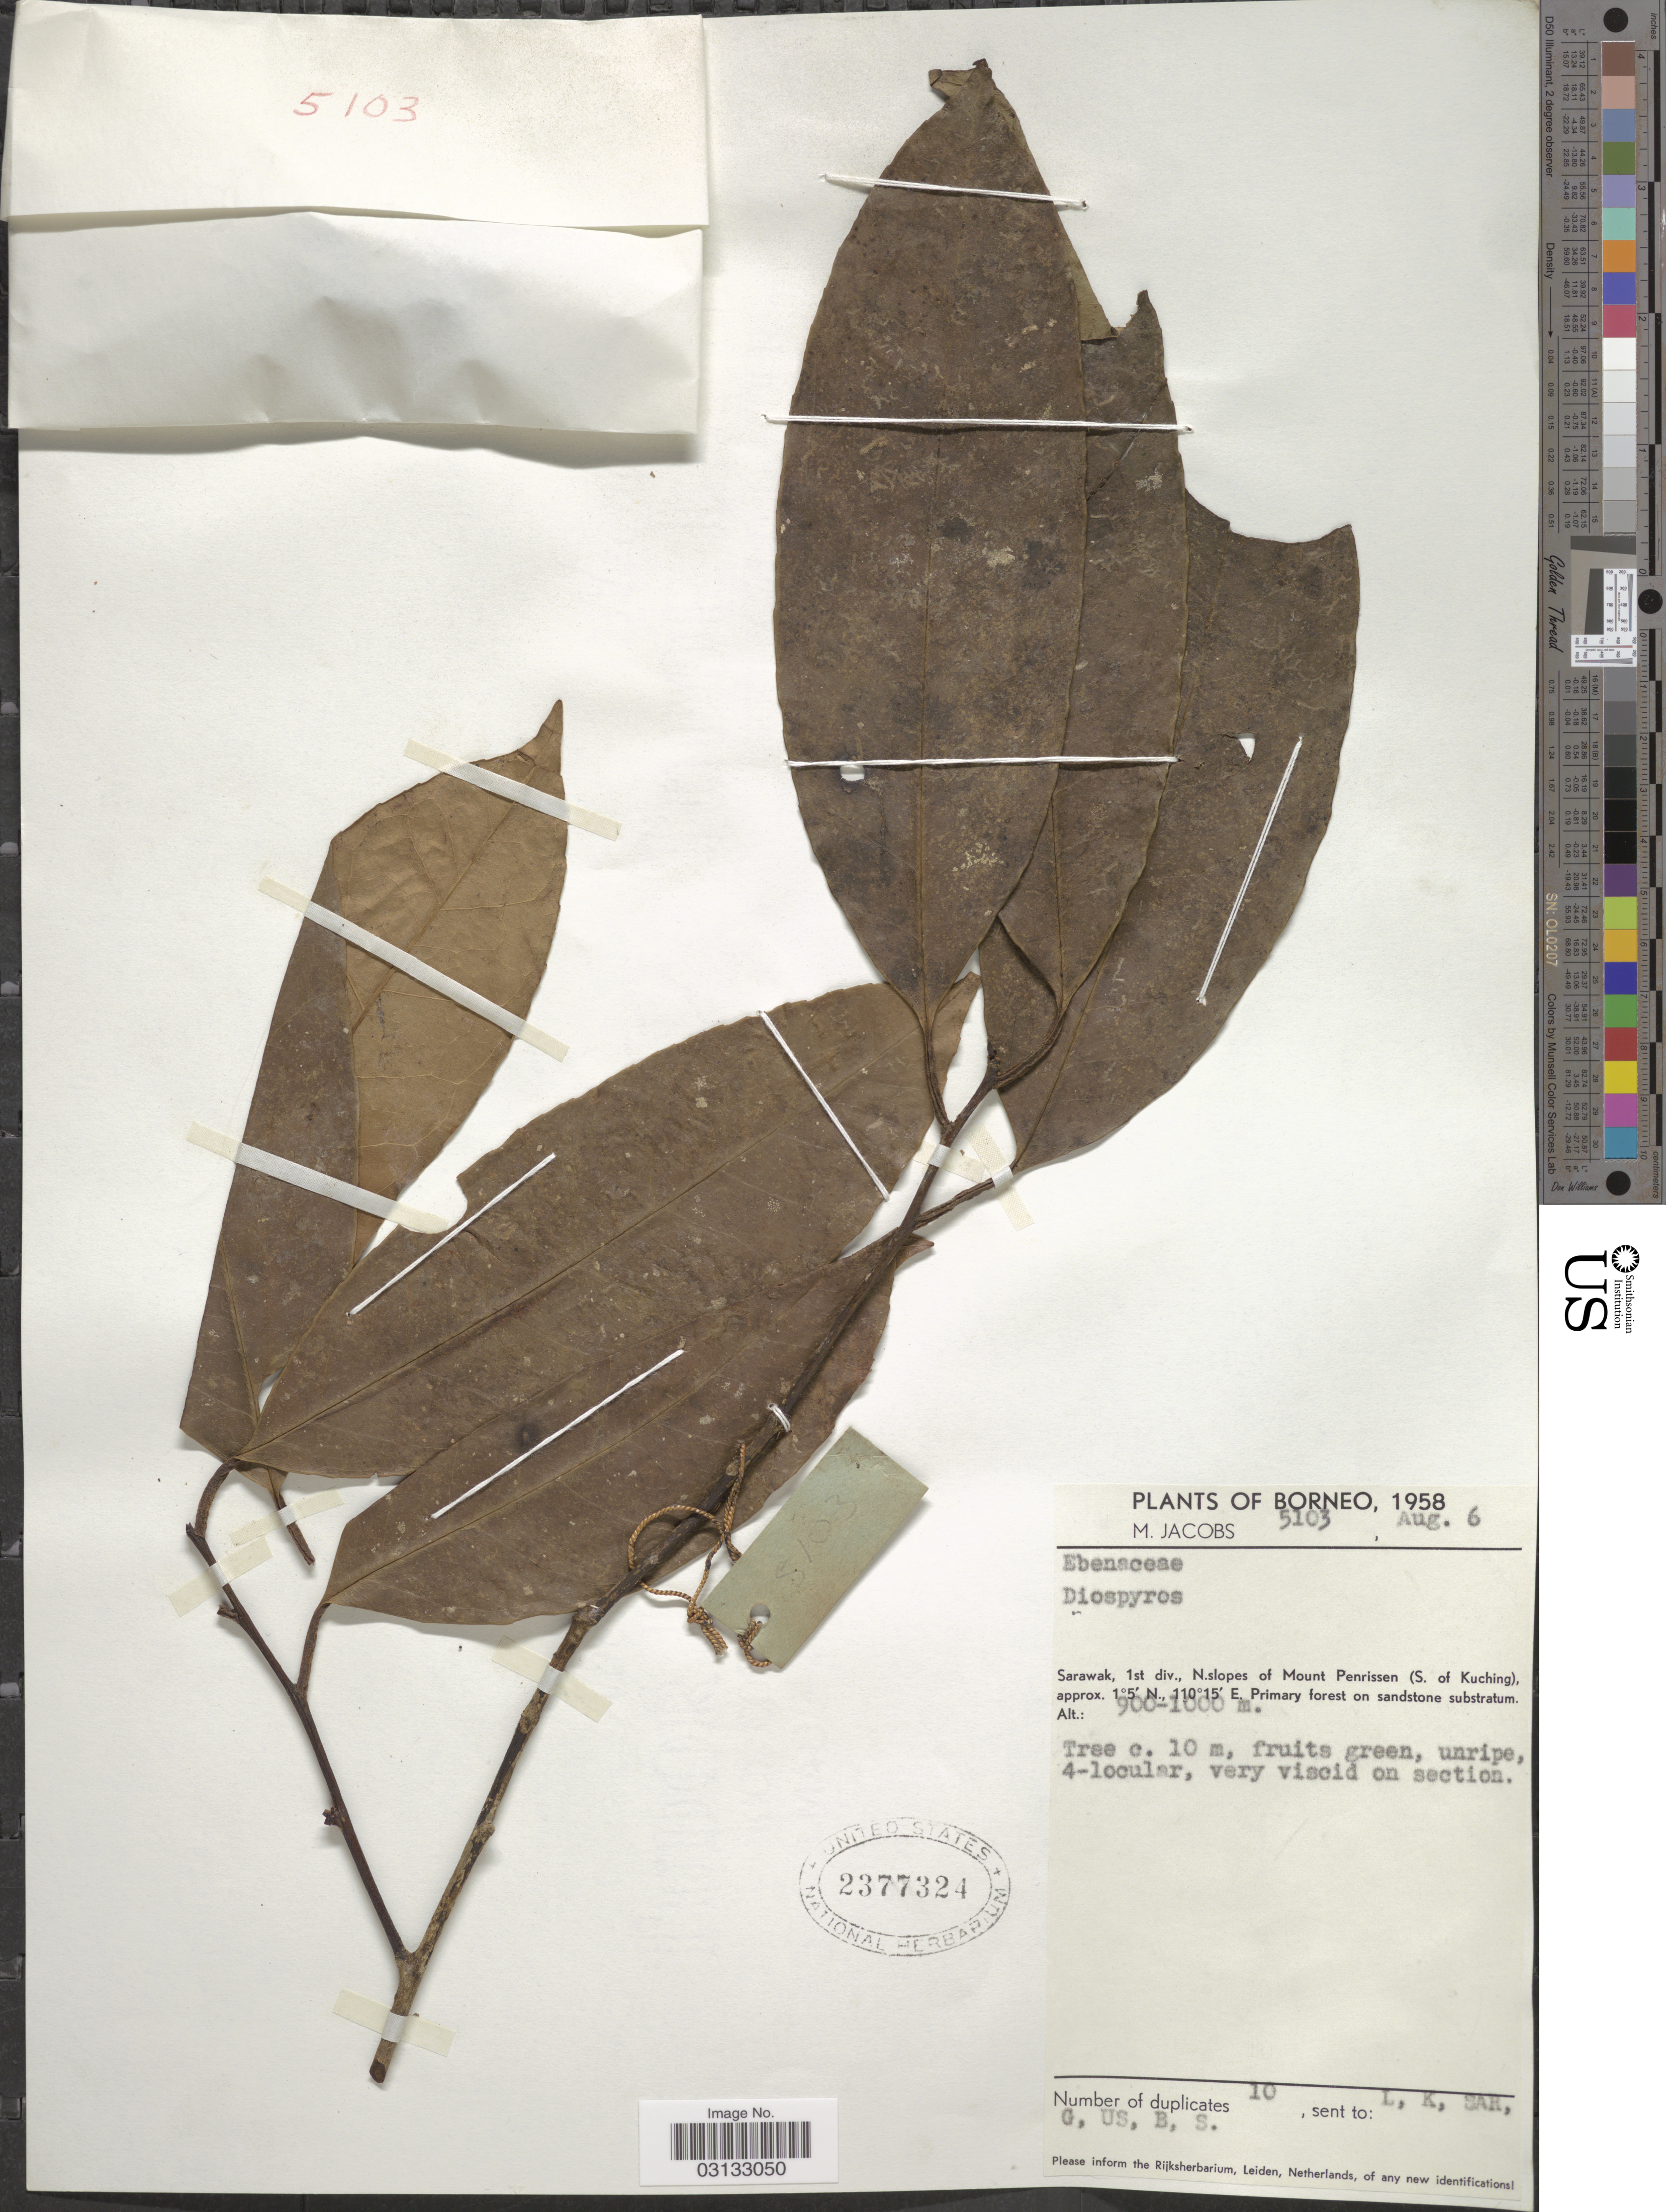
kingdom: Plantae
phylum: Tracheophyta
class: Magnoliopsida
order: Ericales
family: Ebenaceae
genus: Diospyros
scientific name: Diospyros sp.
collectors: M. Jacobs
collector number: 5103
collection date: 1958-08-06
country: Malaysia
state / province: Sarawak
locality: Borneo, Sarawak, 1st div., N. slopes of Mount Penrissen (S. of Kuching).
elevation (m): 900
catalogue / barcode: US 2377324